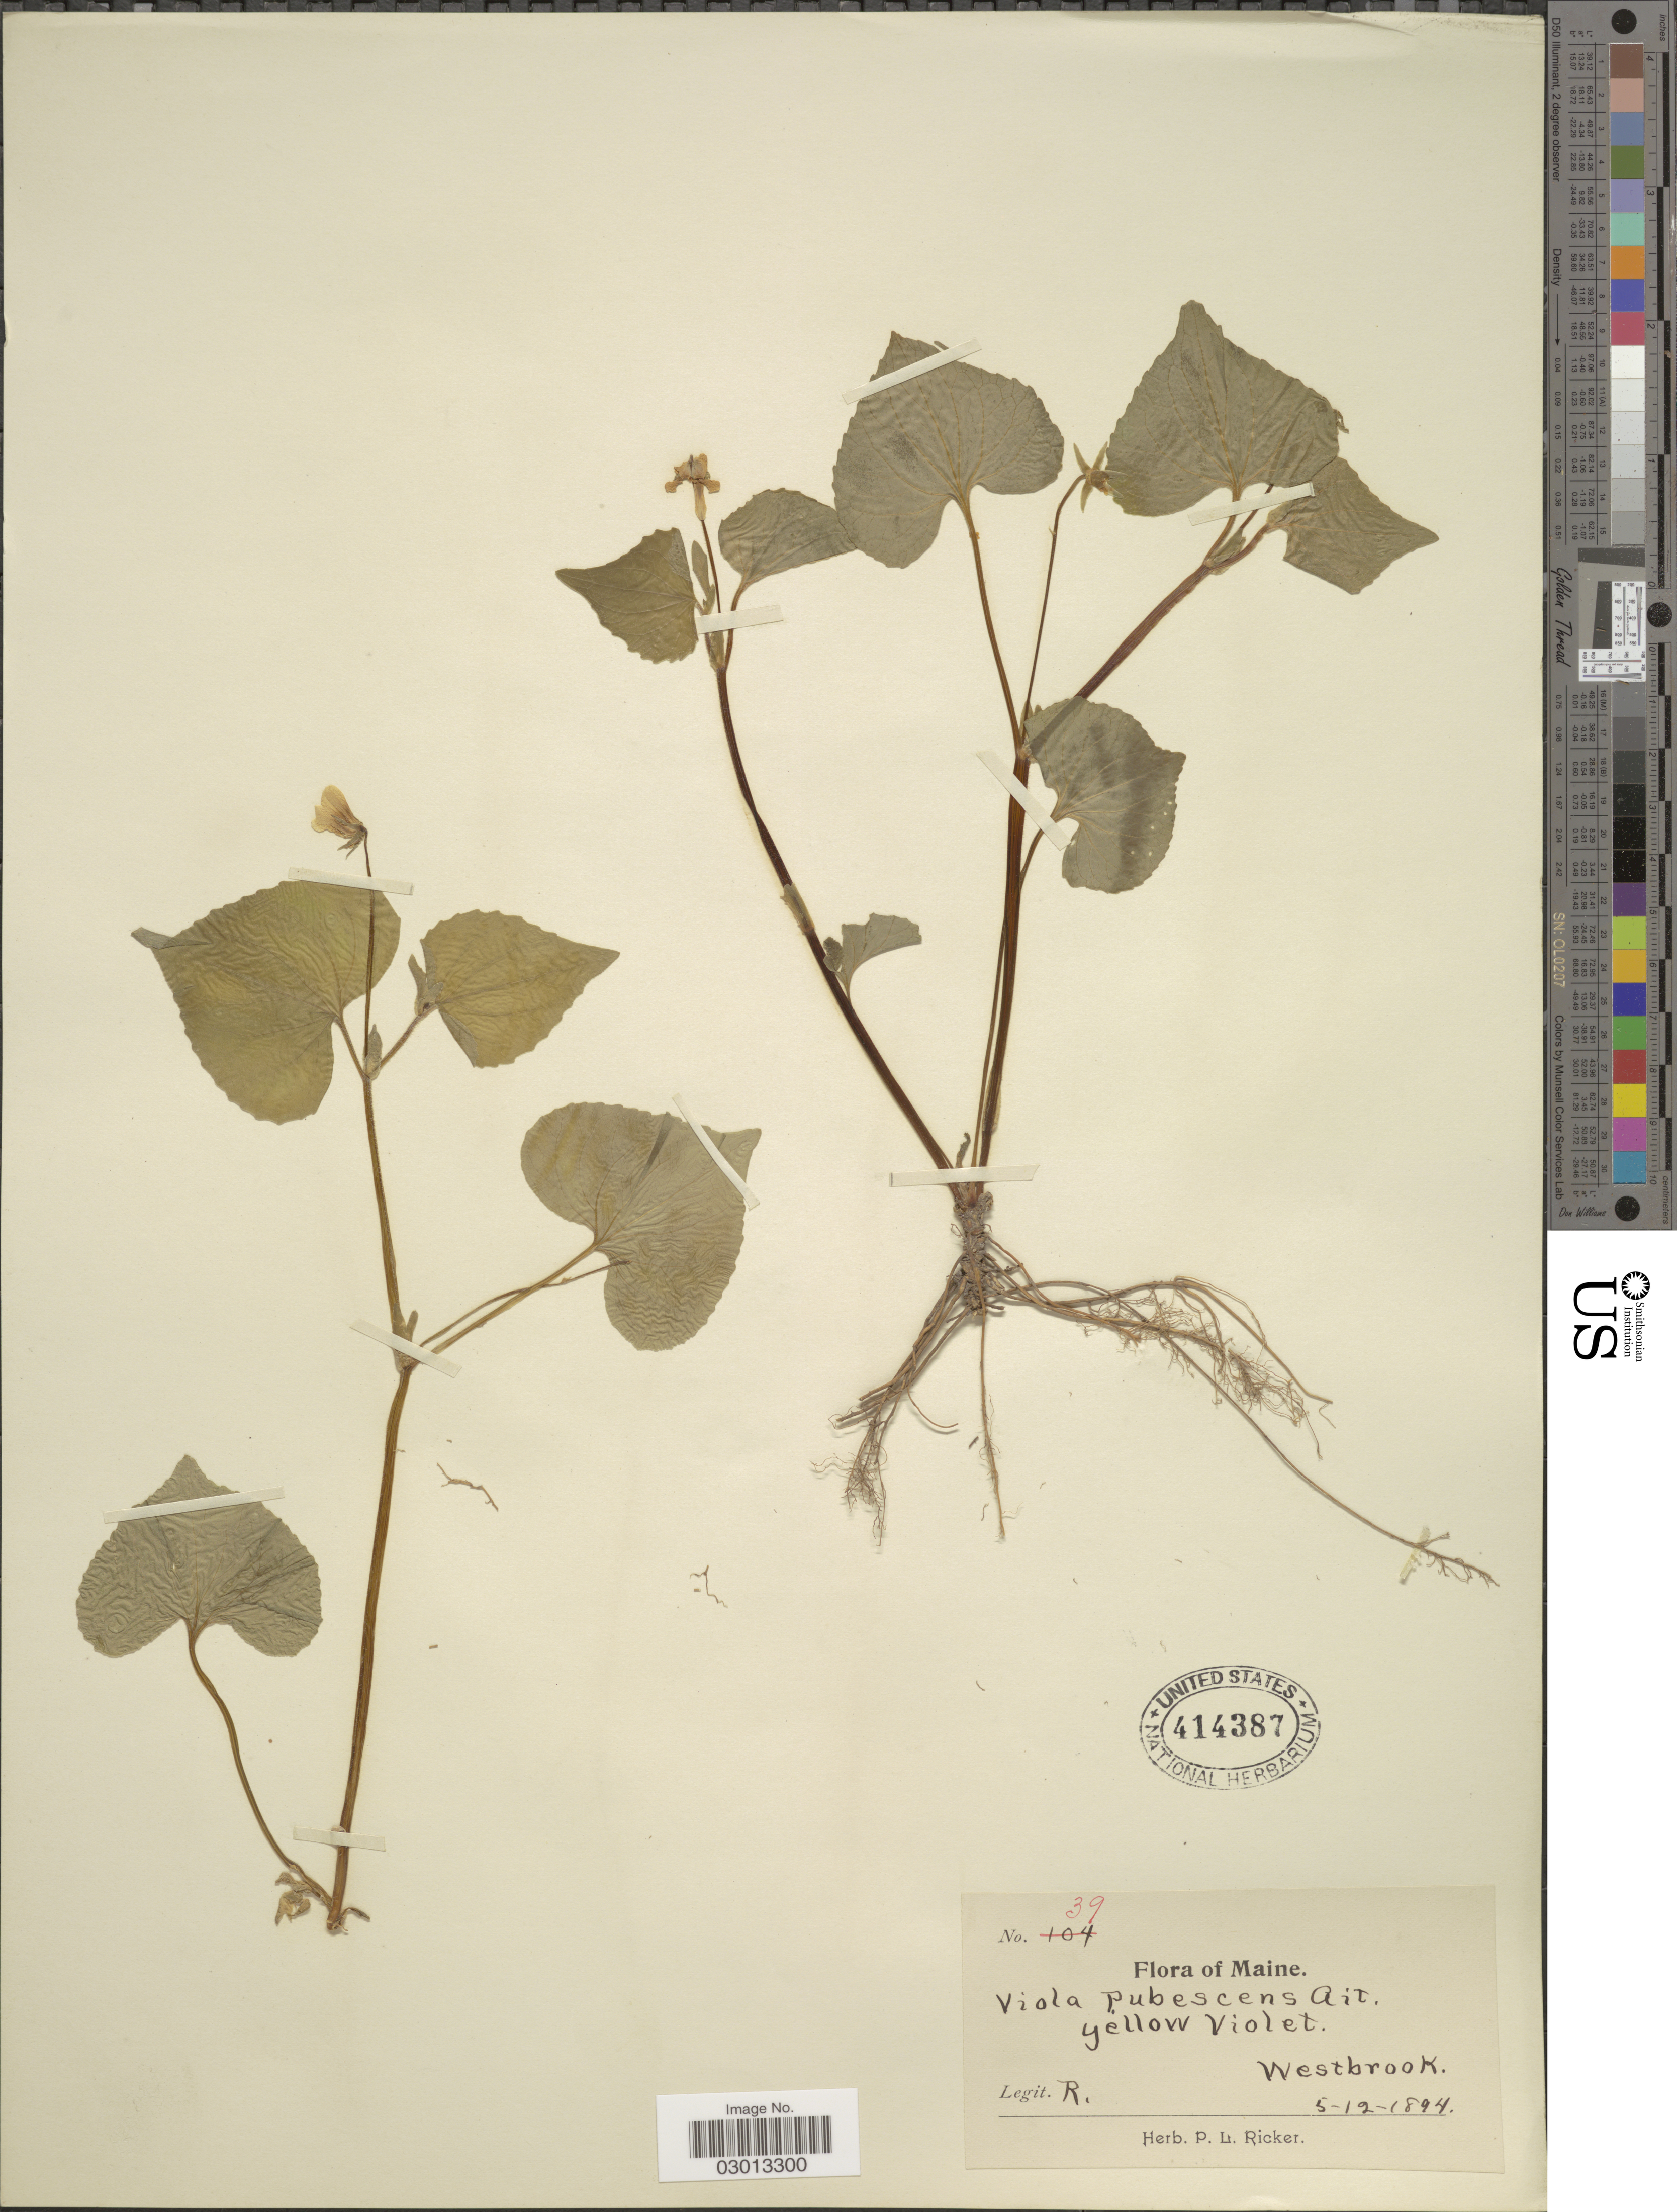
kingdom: Plantae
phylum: Tracheophyta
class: Magnoliopsida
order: Malpighiales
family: Violaceae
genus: Viola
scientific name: Viola pensylvanica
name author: Michx.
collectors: P. Ricker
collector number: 39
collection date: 1894-05-12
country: United States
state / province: Maine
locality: Westbrook.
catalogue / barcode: US 414387